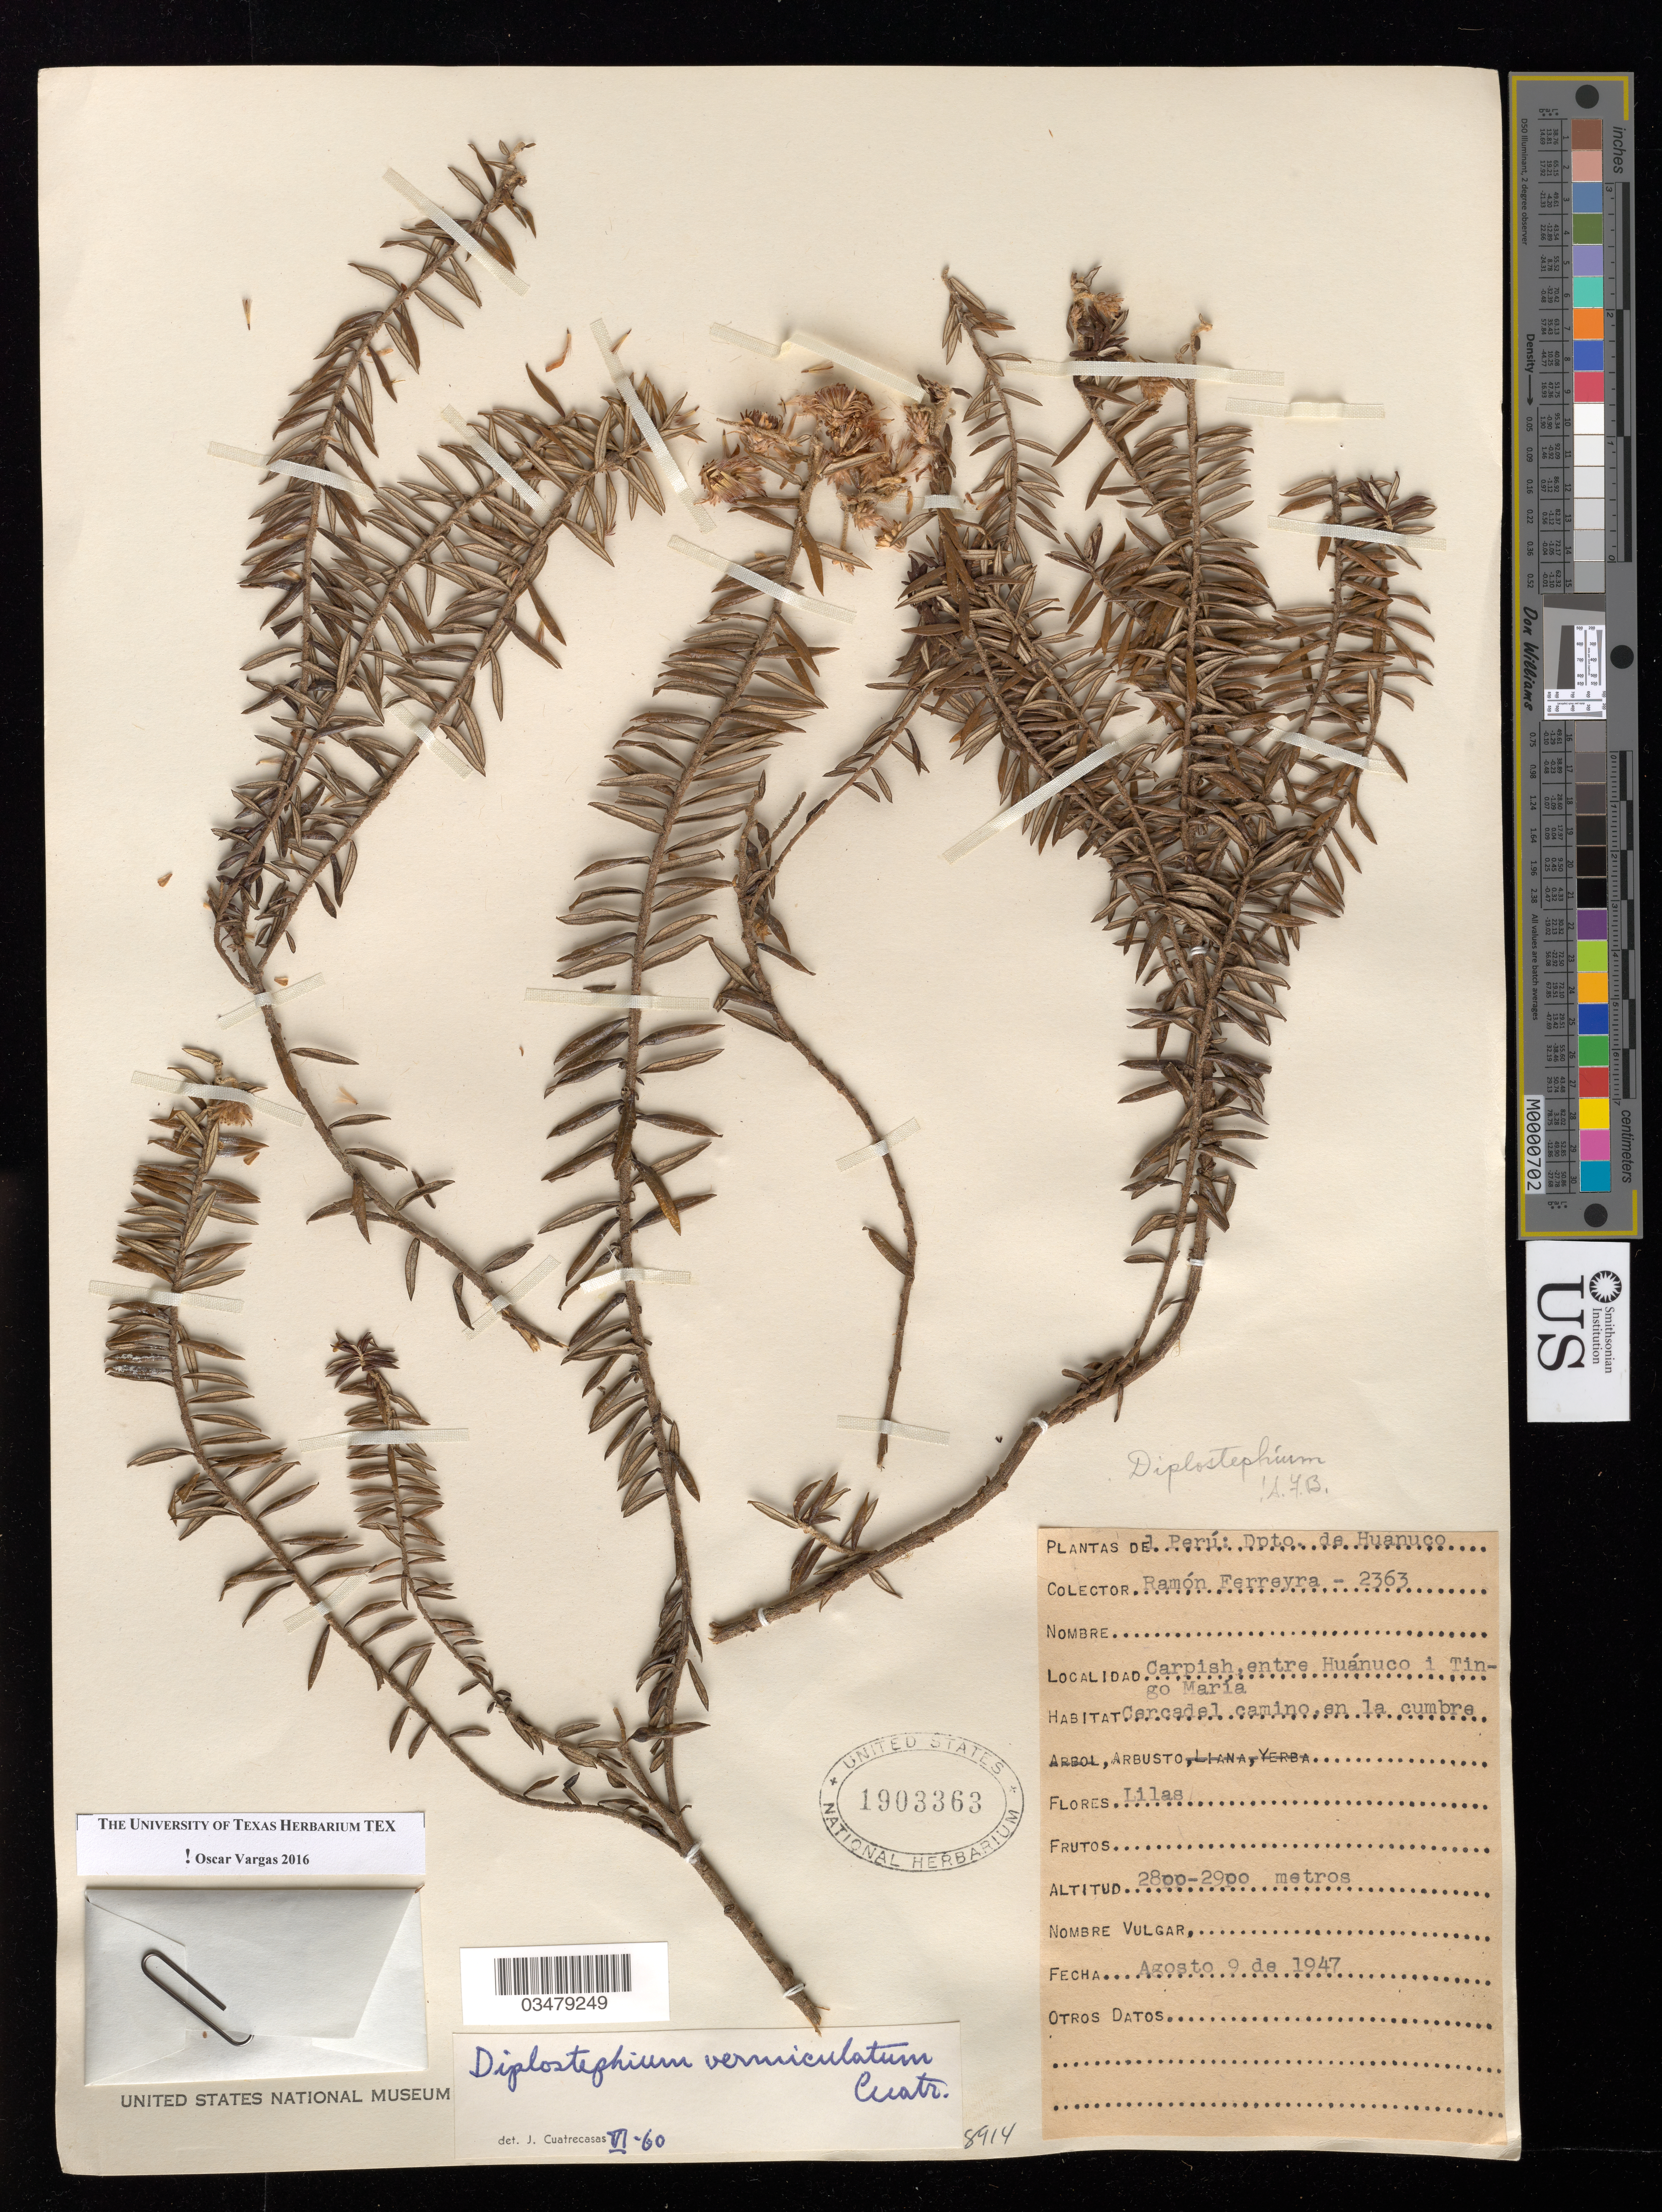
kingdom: Plantae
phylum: Tracheophyta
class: Magnoliopsida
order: Asterales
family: Asteraceae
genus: Diplostephium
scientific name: Diplostephium vermiculatum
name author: Cuatrec.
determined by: Vargas, Oscar M.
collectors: R. A. Ferreyra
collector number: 2363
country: Peru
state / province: Huánuco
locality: Carpish, between Huanuco and Tingo Maria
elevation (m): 2800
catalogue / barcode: US 1903363